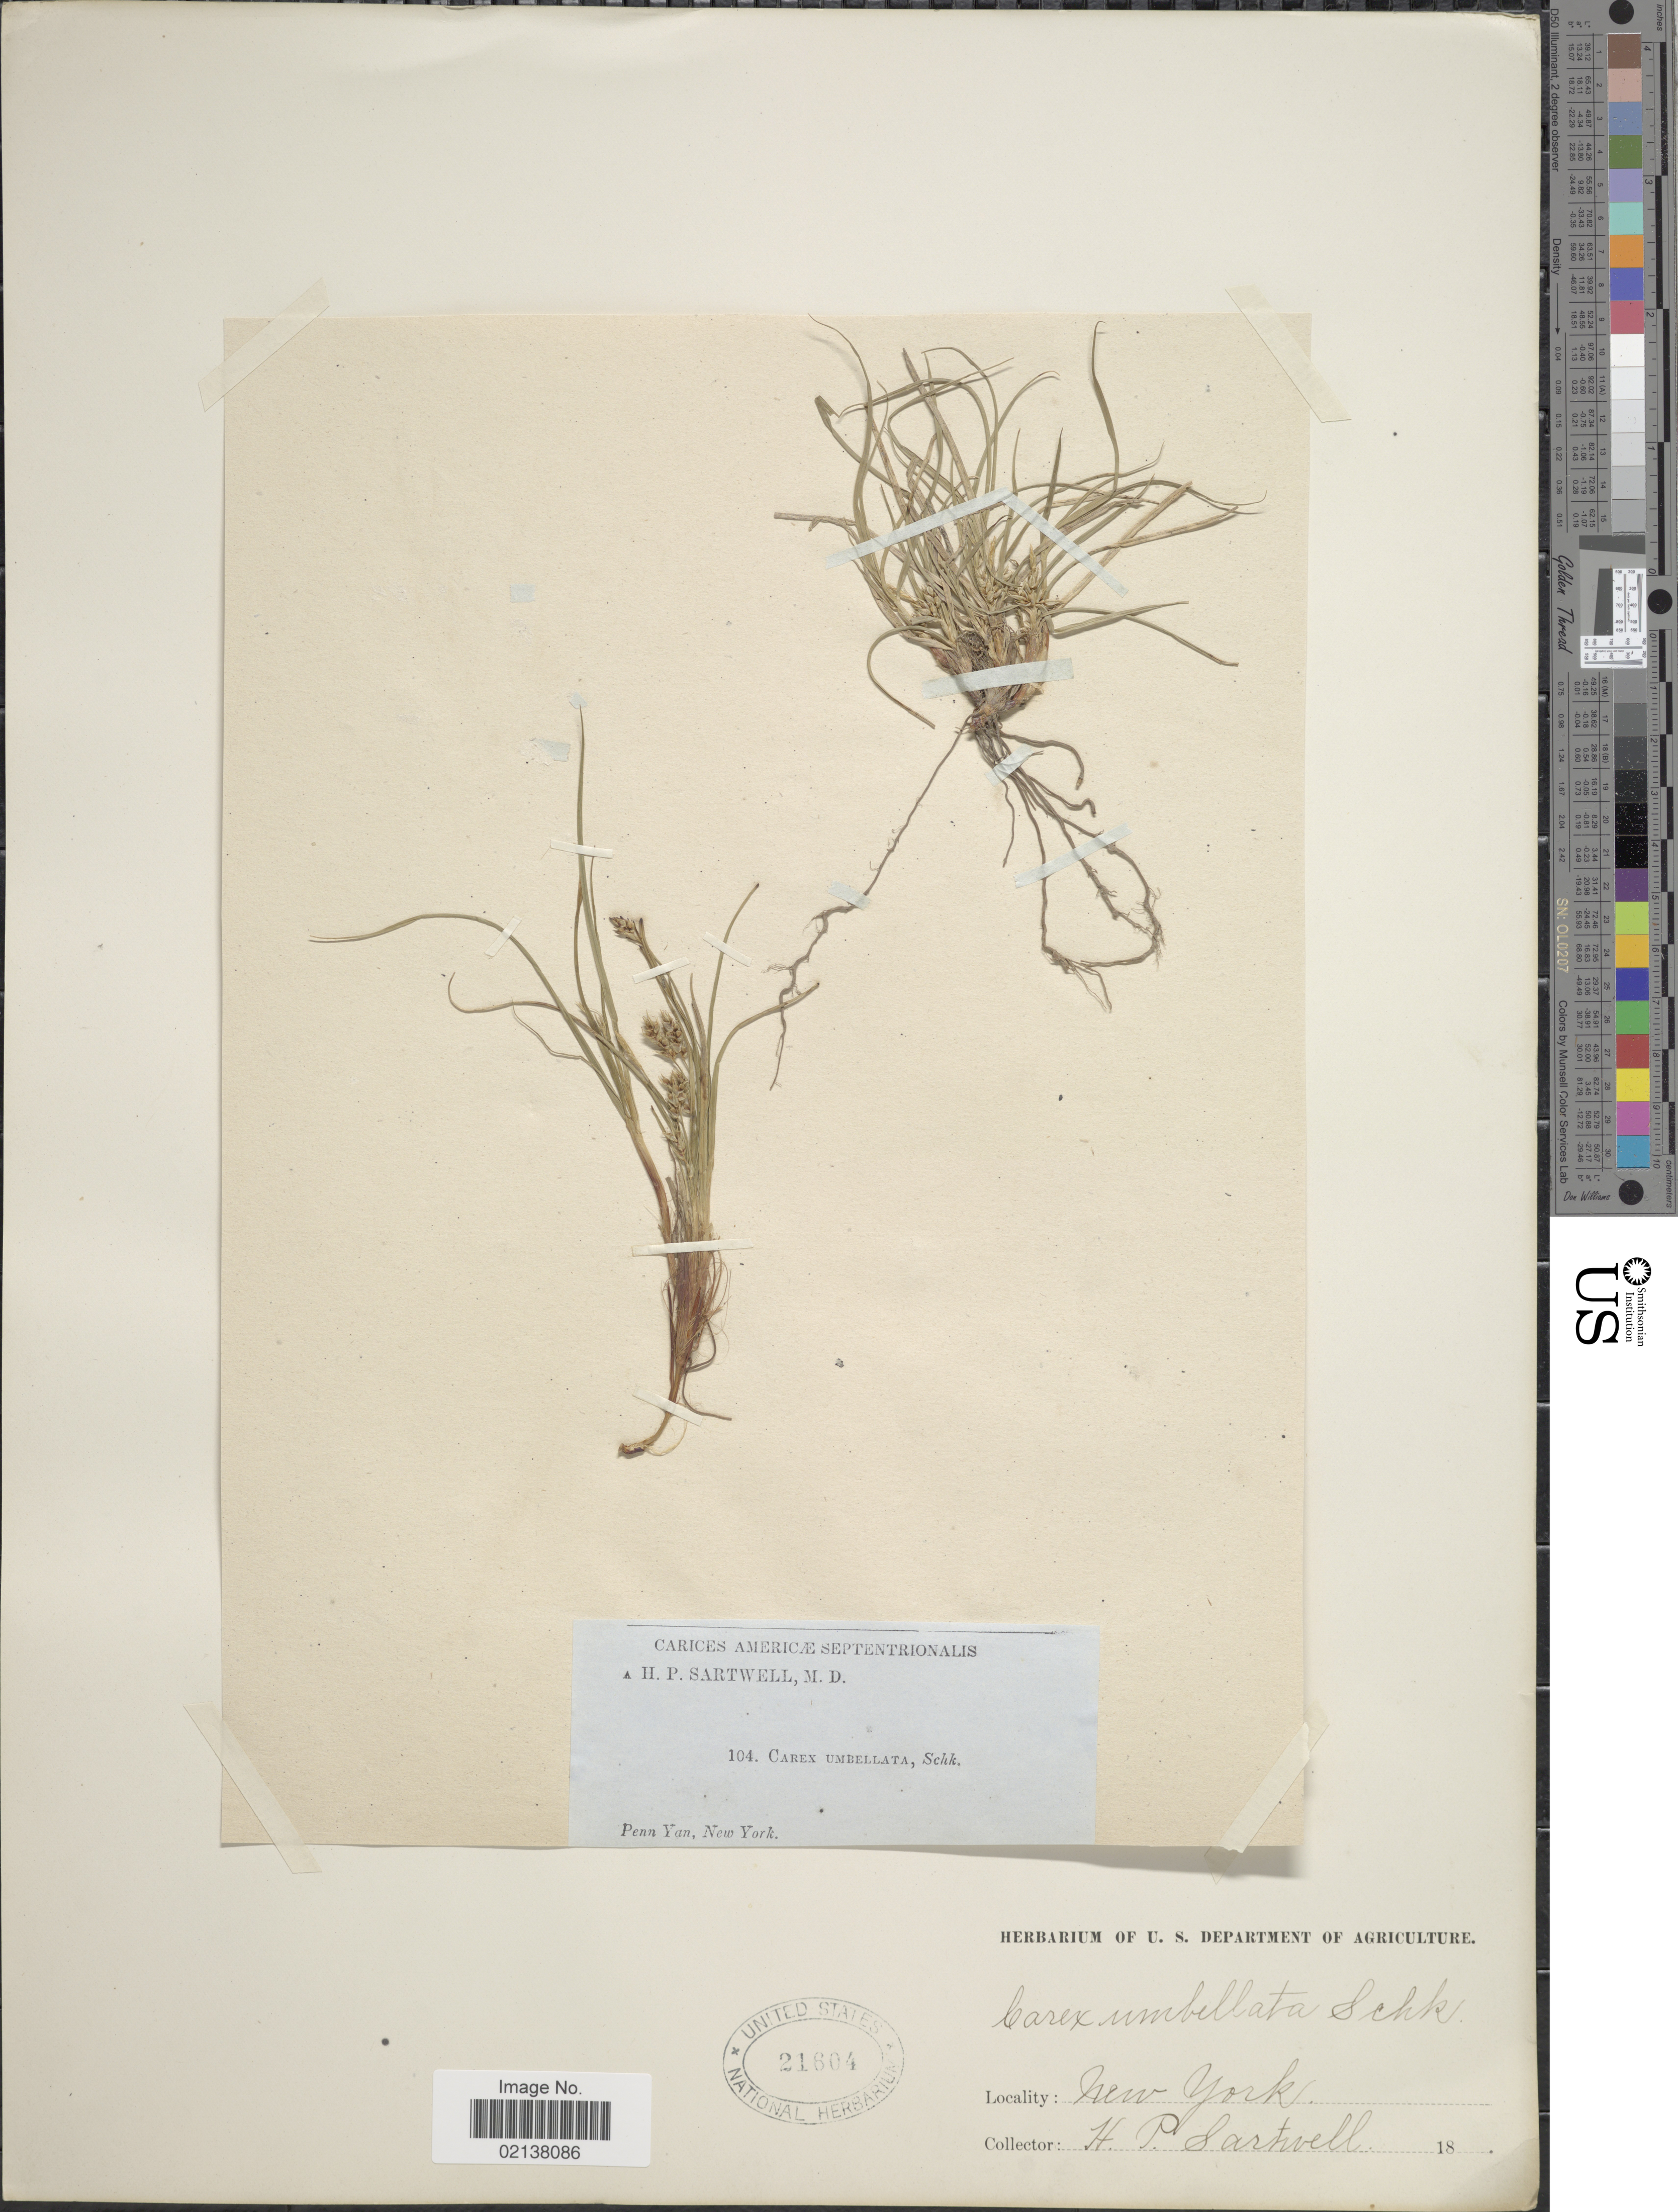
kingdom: Plantae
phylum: Tracheophyta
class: Liliopsida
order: Poales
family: Cyperaceae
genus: Carex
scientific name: Carex umbellata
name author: Schkuhr ex Willd.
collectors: H. P. Sartwell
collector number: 104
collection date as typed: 18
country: United States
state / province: New York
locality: Penn Yan, New York.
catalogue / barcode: US 21604